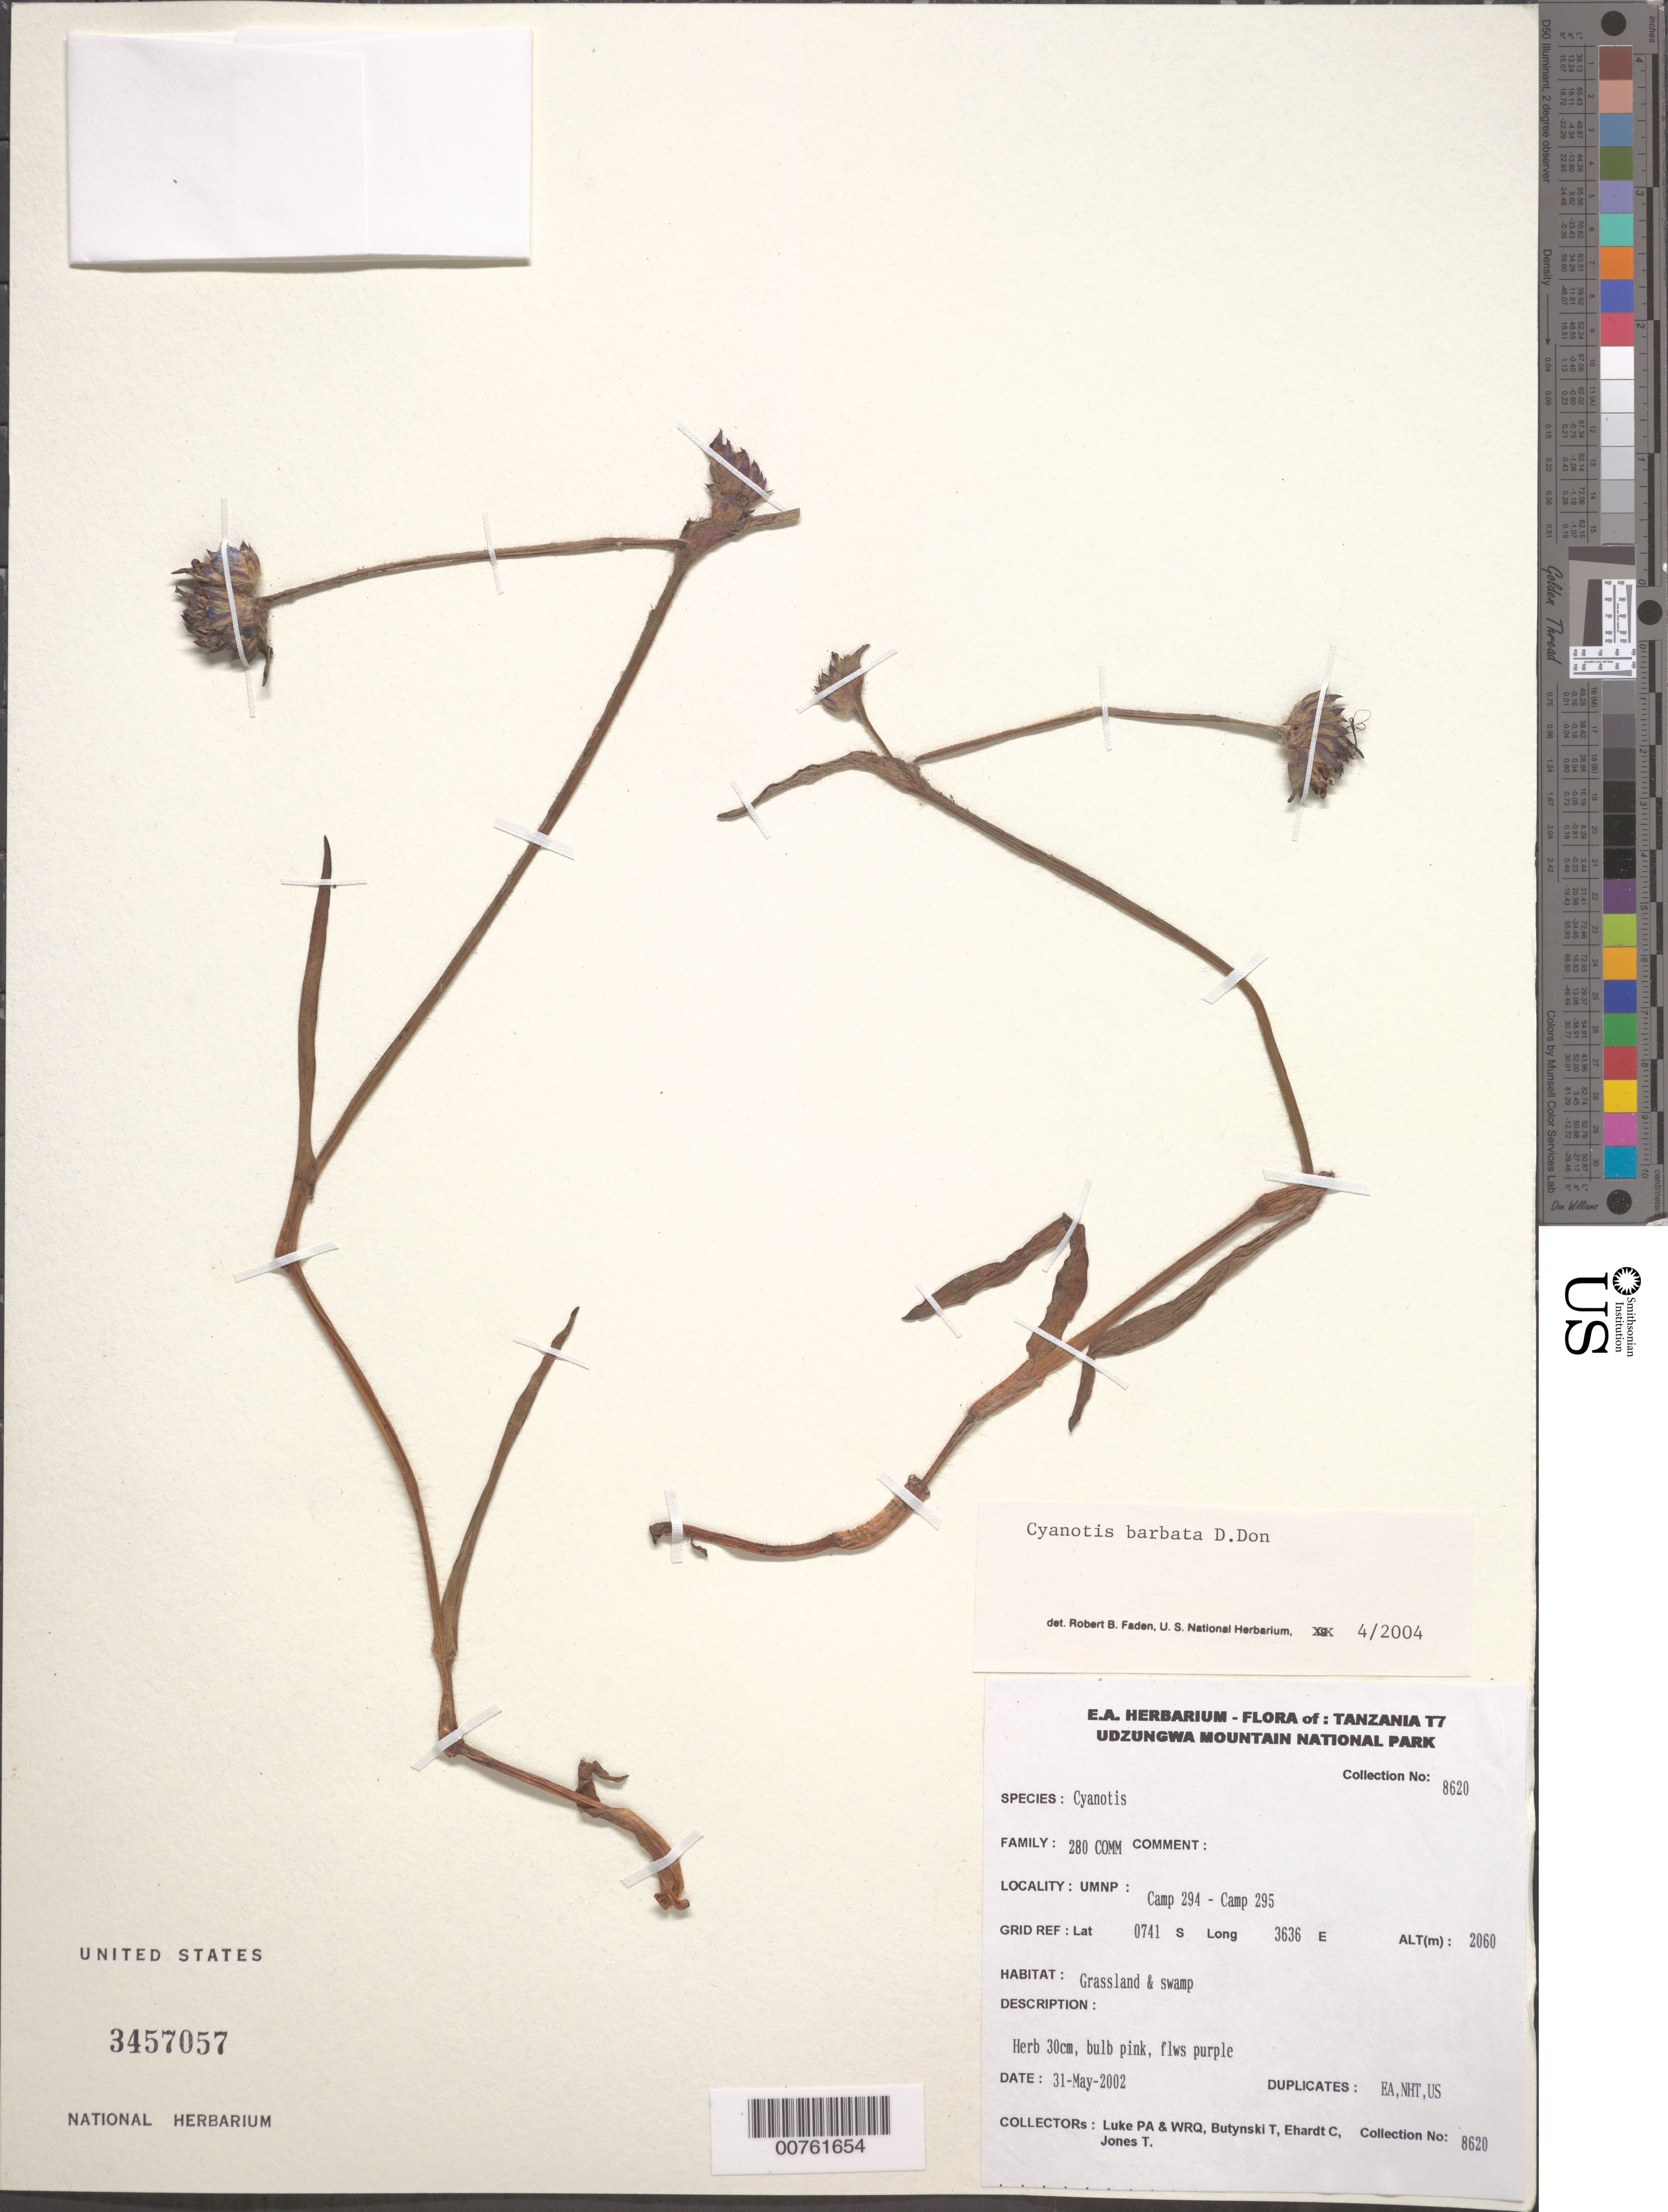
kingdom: Plantae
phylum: Tracheophyta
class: Liliopsida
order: Commelinales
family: Commelinaceae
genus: Cyanotis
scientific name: Cyanotis barbata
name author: D. Don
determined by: Faden, Robert B., (US), Smithsonian Institution - National Museum of Natural History (UNITED STATES)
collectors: P. Luke, Q. Luke, T. Butynski, C. Ehardt & T. Jones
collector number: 8620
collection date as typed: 31 May 2002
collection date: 2002-05-31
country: Tanzania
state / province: Iringa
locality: Udzungwa Mountain National Park; Camp 294 - Camp 295.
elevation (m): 2060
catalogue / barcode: US 3457057